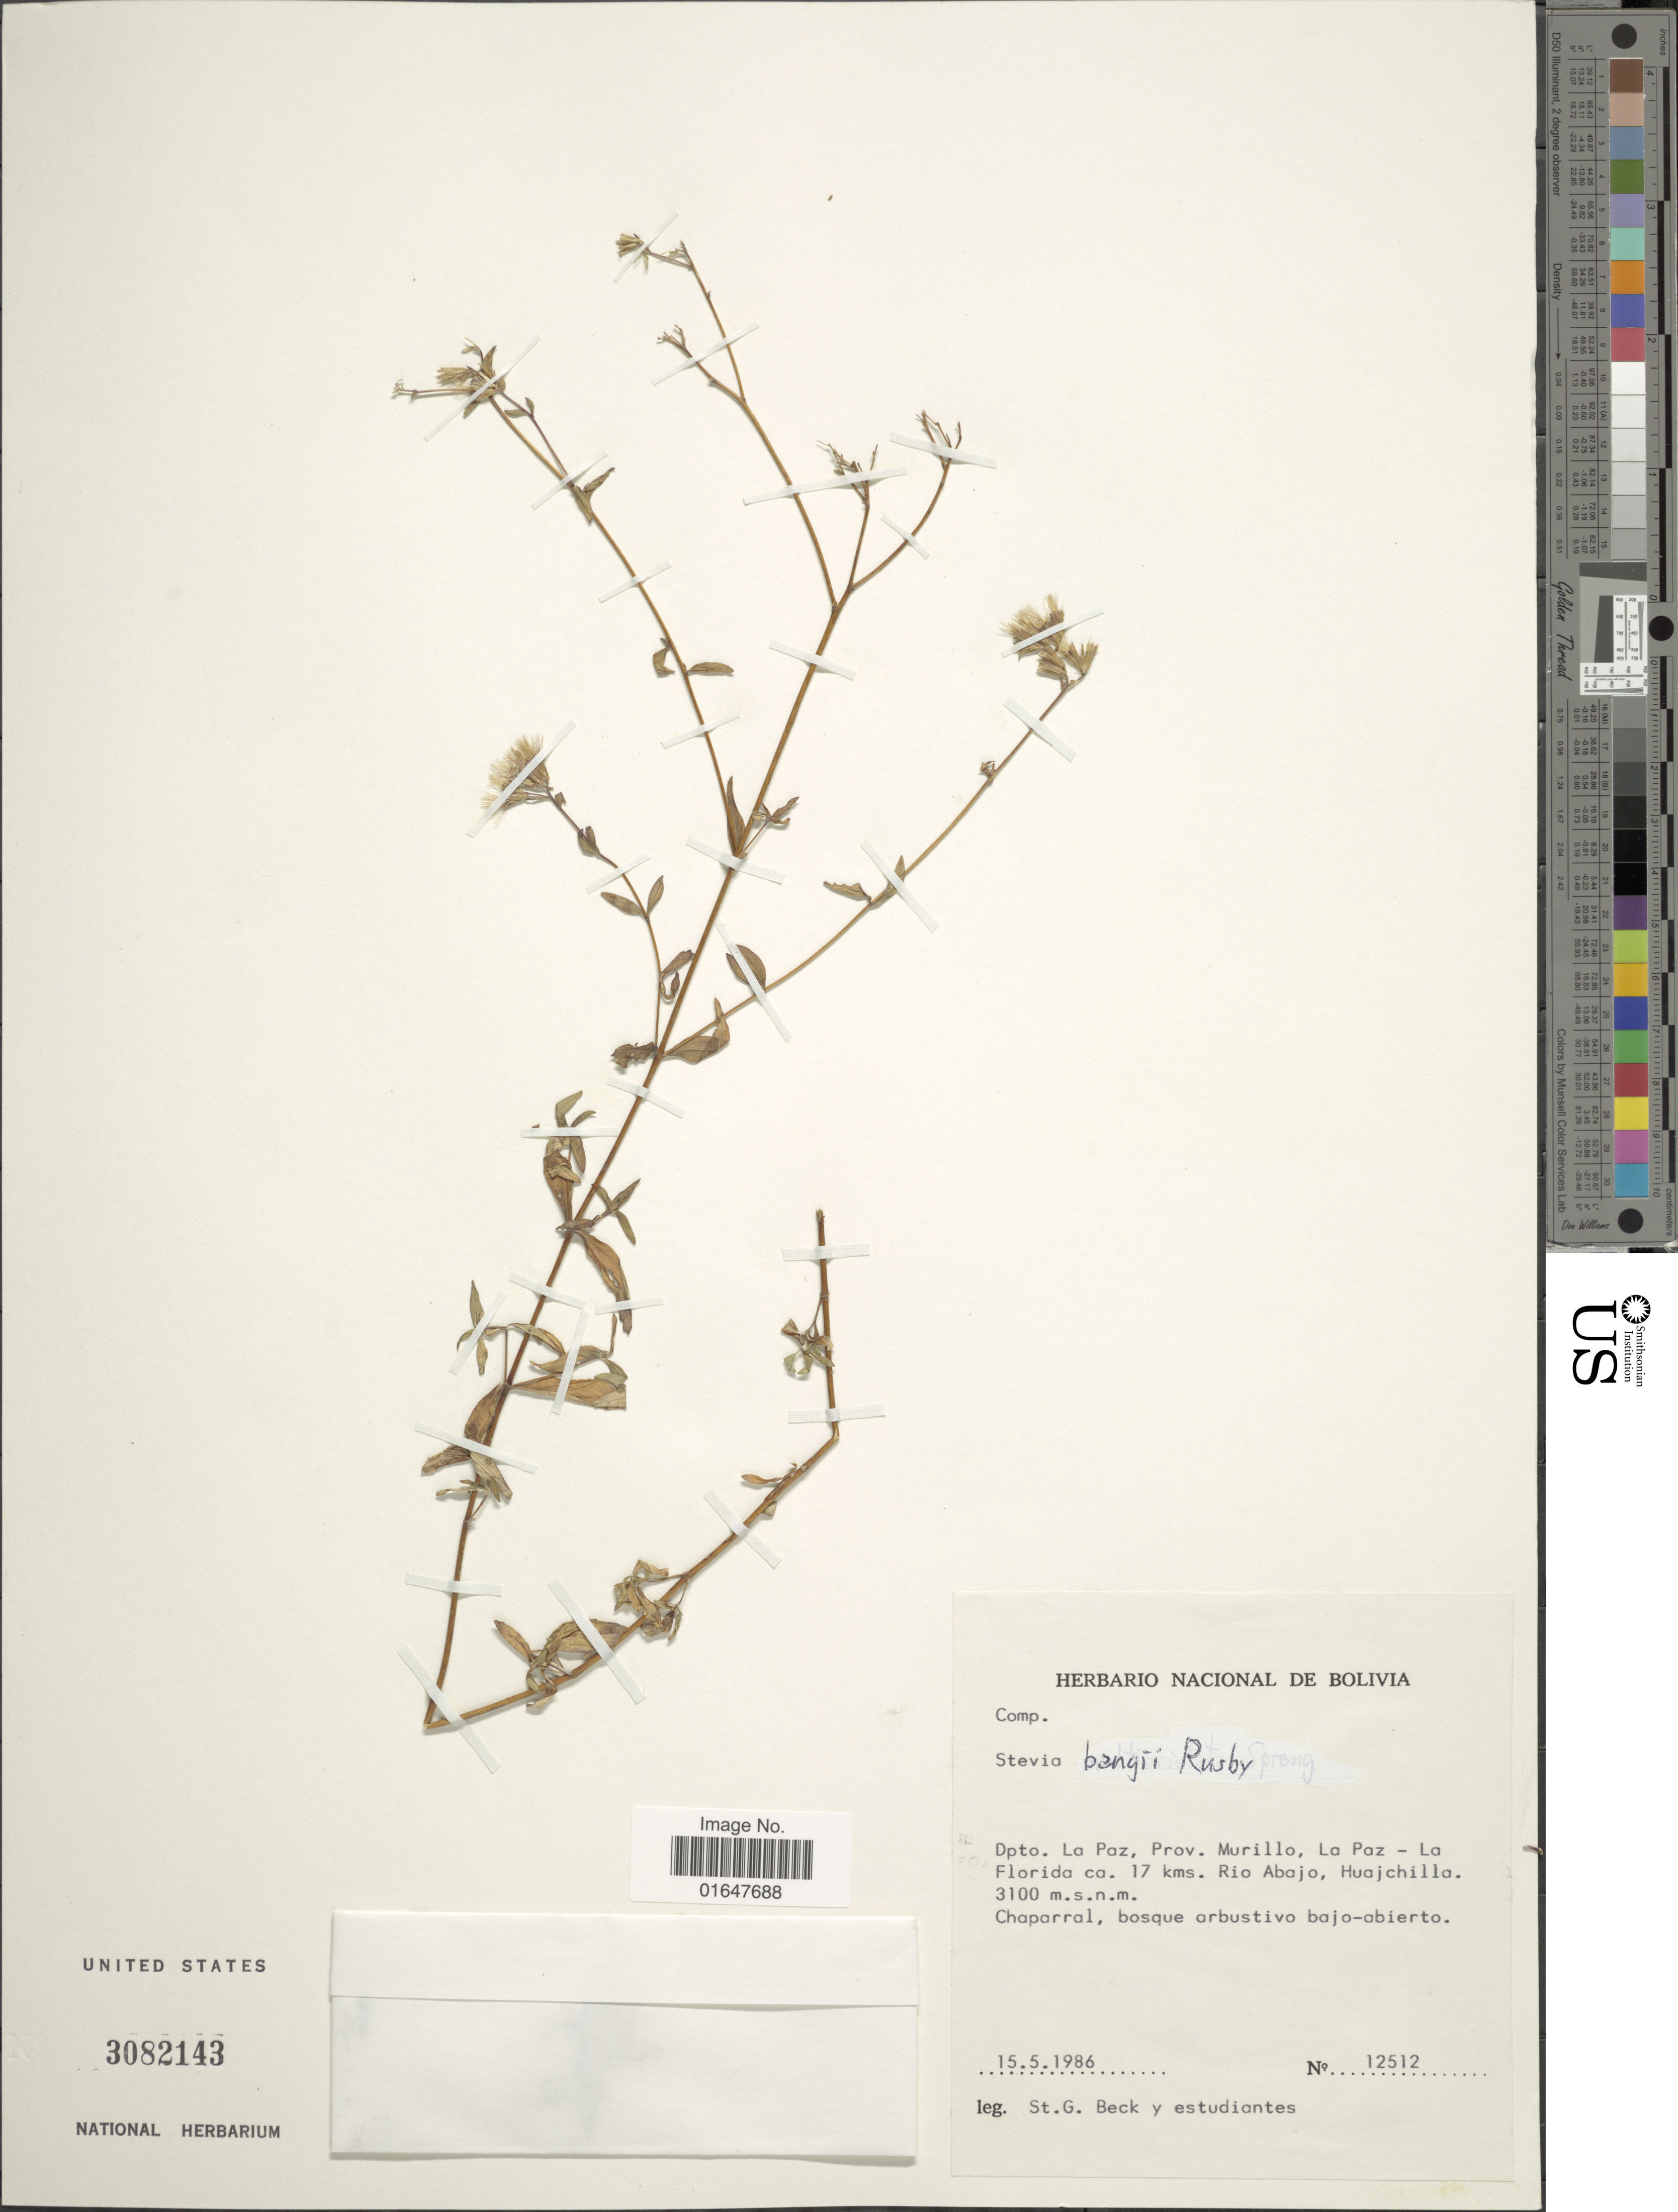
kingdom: Plantae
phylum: Tracheophyta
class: Magnoliopsida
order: Asterales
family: Asteraceae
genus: Stevia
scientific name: Stevia bangii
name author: Rusby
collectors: S. G. Beck & et al.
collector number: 12512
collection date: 1986-05-15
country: Bolivia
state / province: La Paz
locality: Prov. Murillo, La Paz-La Florida ca 17 kms Rio Abajo, Huajchilla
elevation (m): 3100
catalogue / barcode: US 3082143